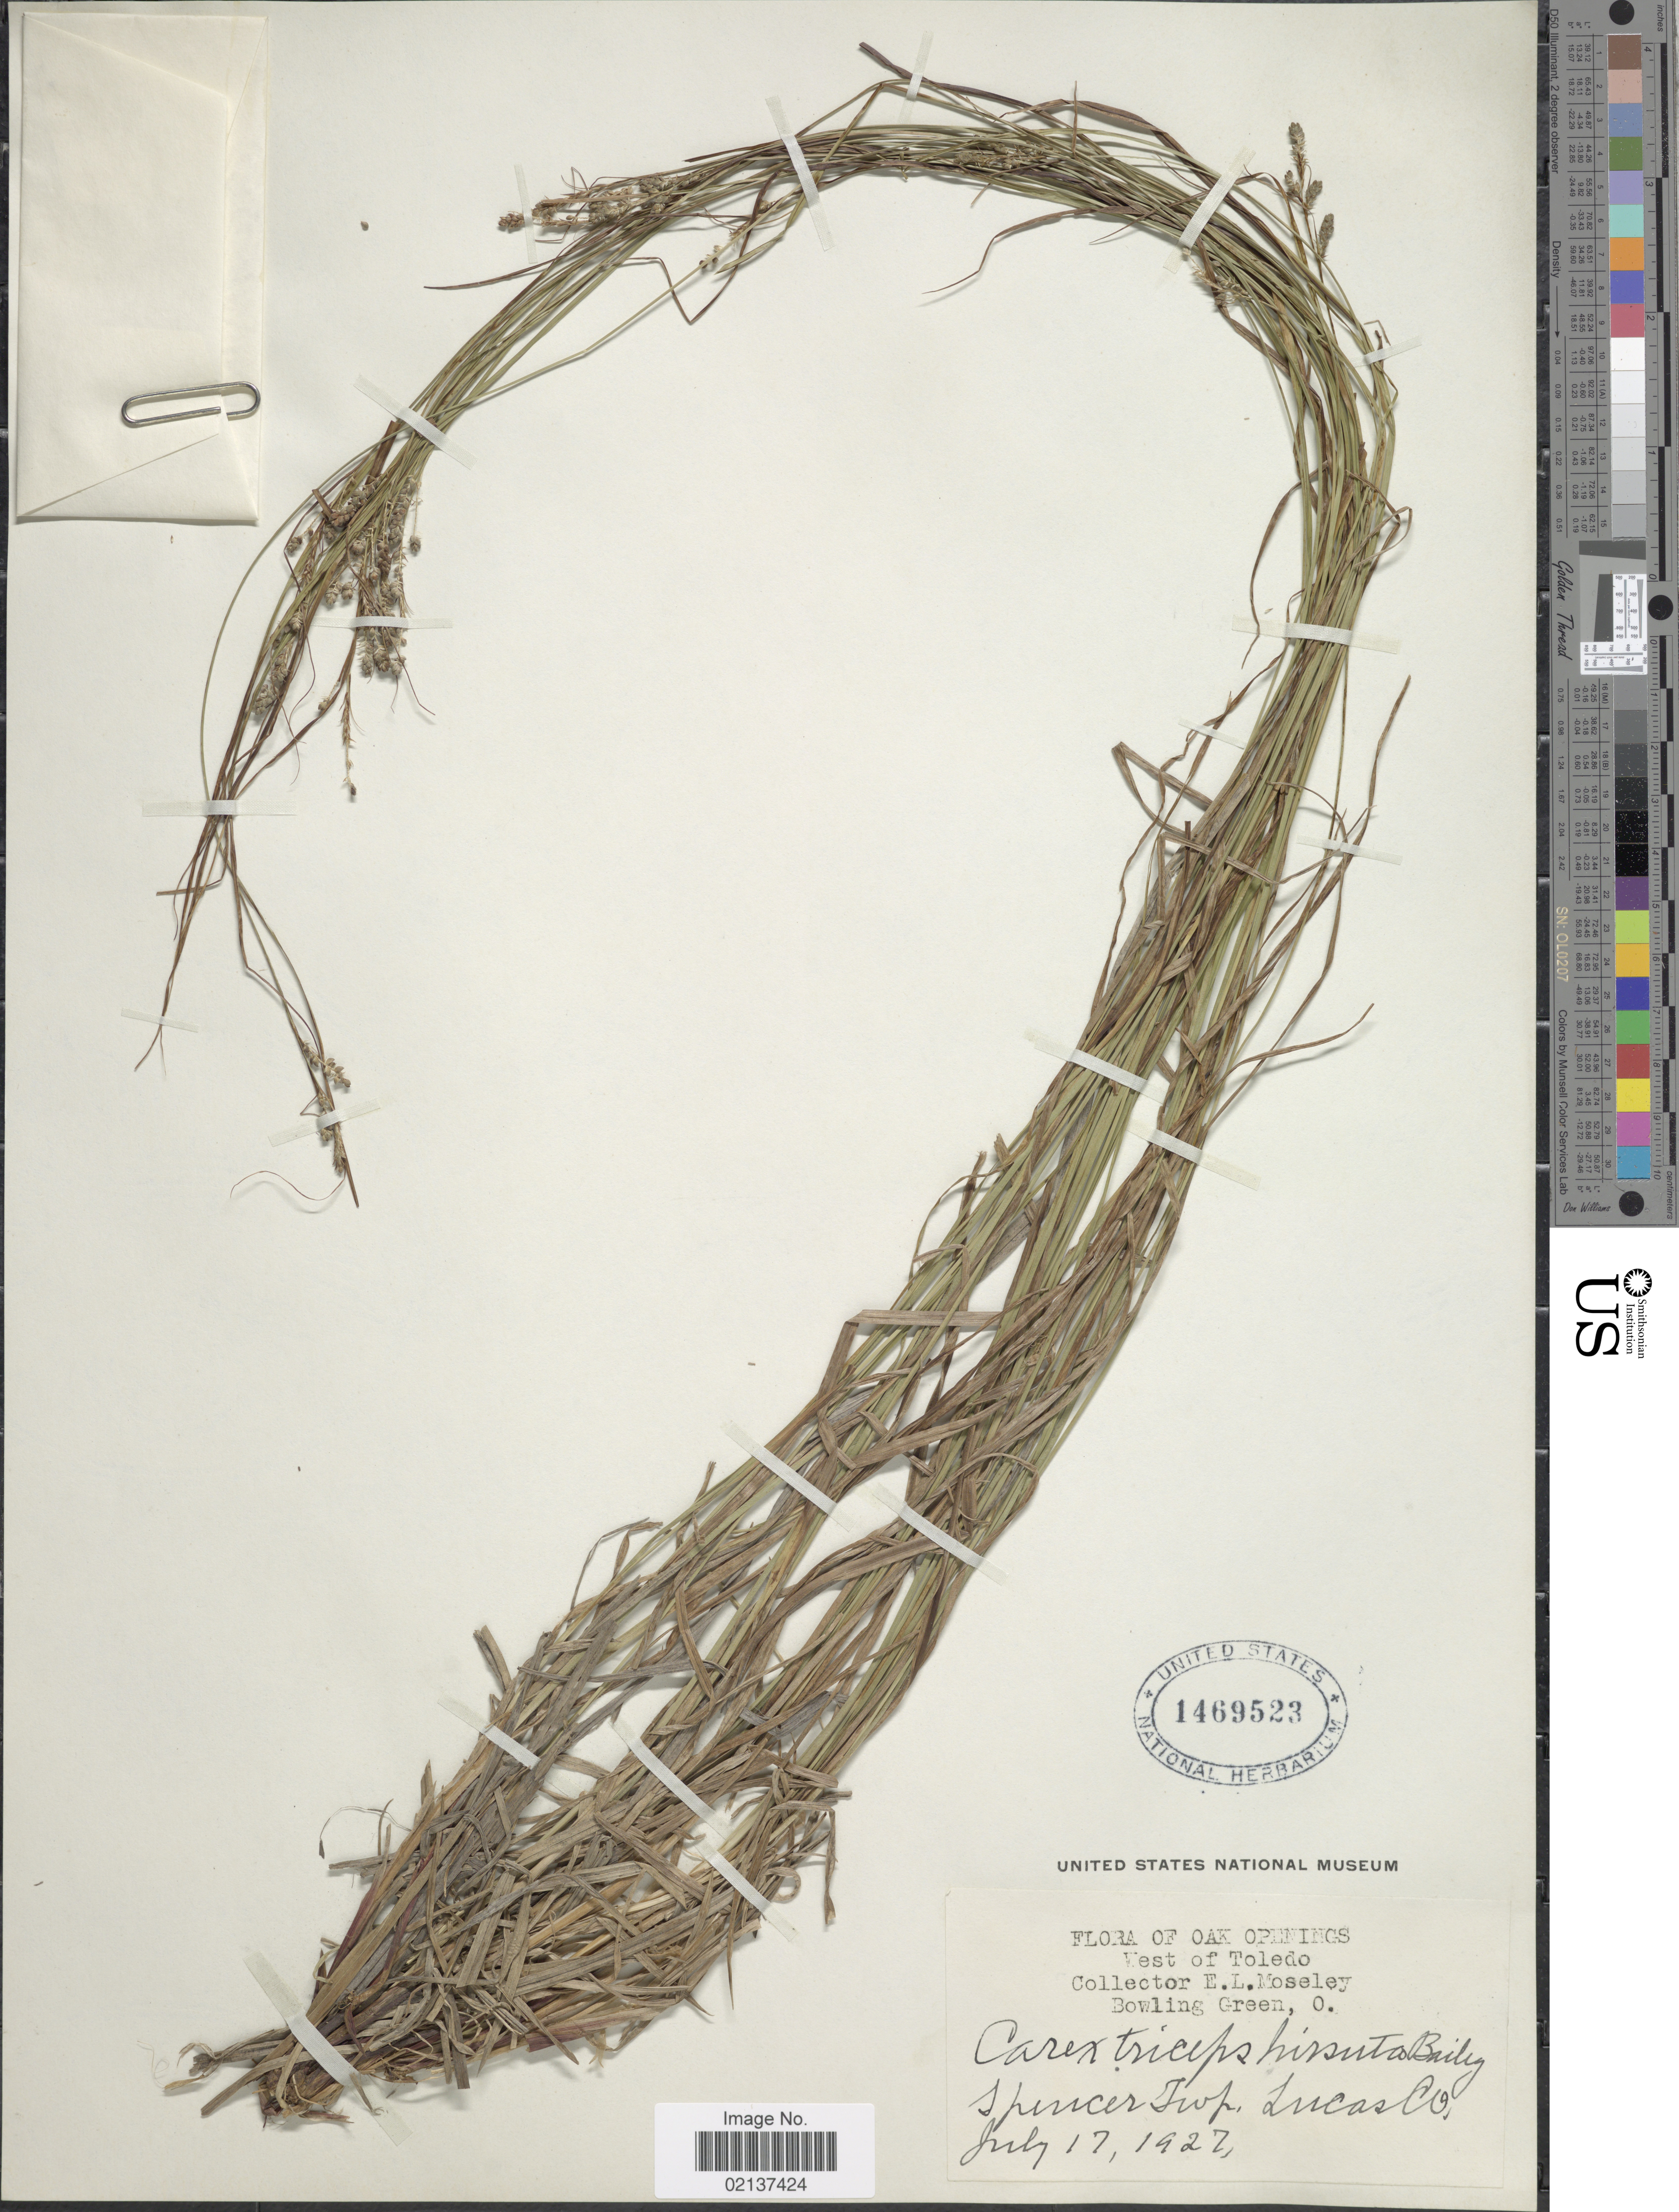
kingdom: Plantae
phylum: Tracheophyta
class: Liliopsida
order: Poales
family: Cyperaceae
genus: Carex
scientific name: Carex hirsutella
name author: Mack.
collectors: E. Moseley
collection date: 1927-07-17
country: United States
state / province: Ohio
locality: Oak Openings, Vest of Toledo, Bowling Green, O., Spencer Twp, Lucas Co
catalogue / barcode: US 1469523